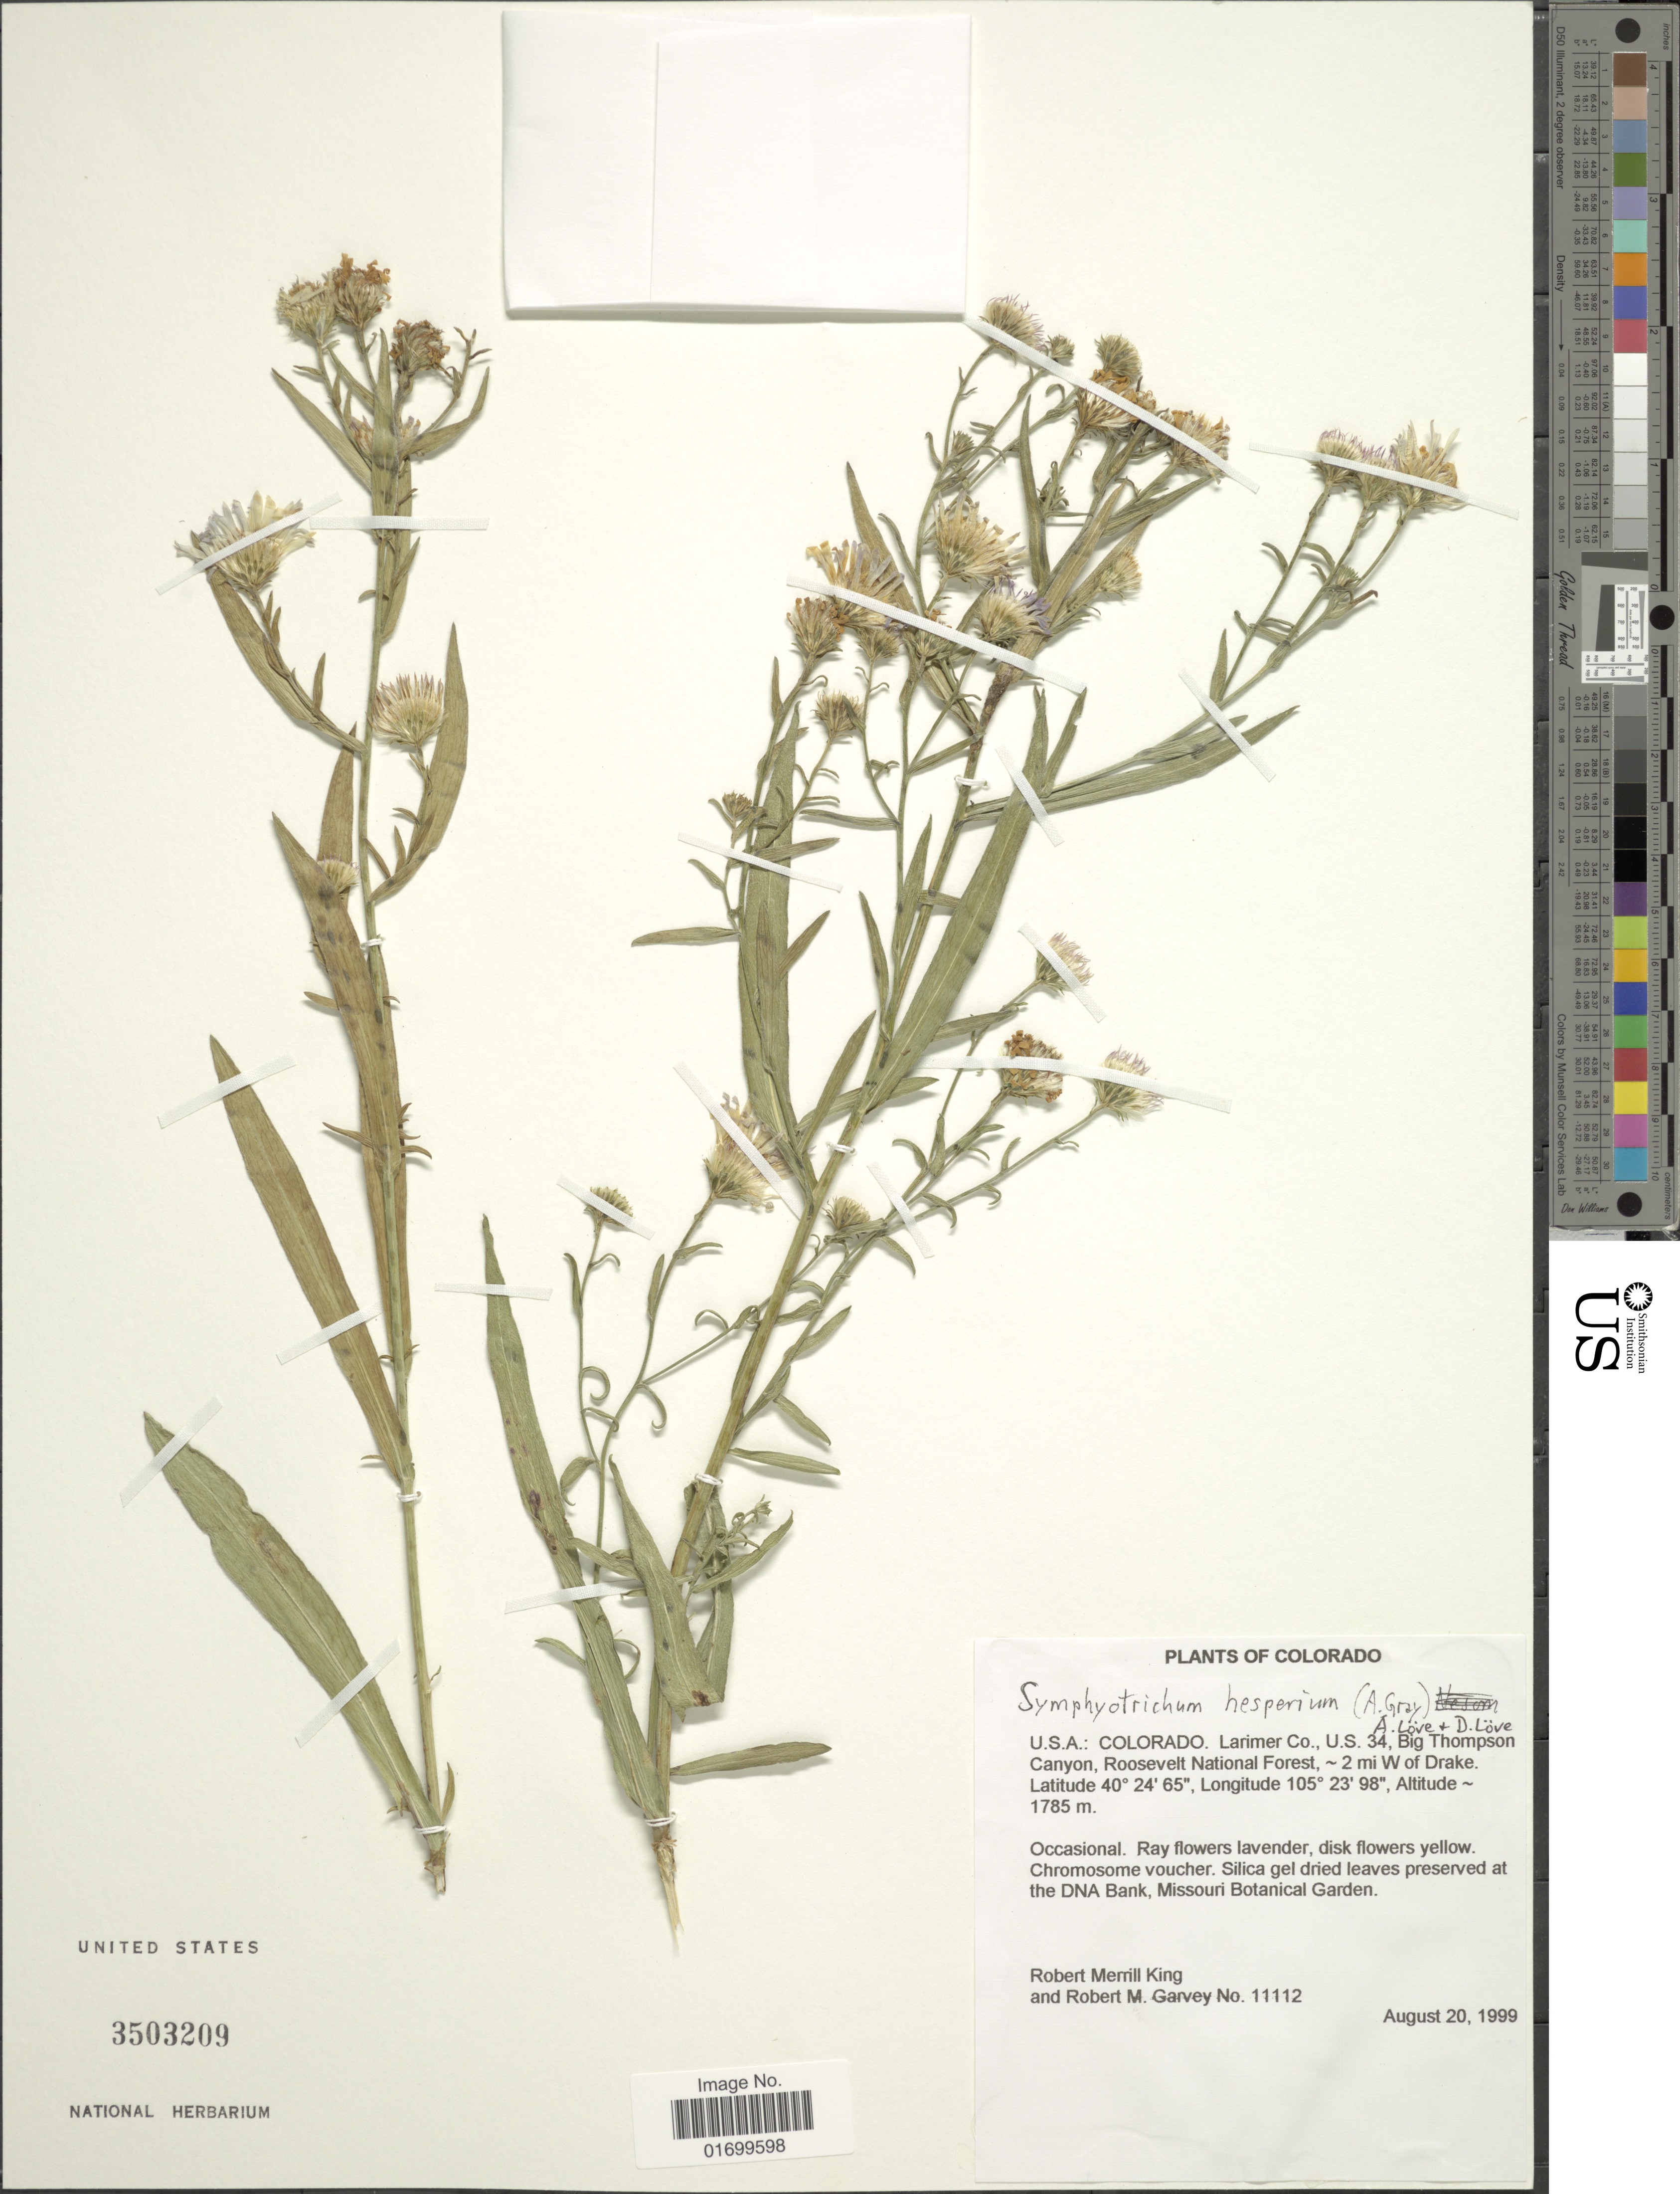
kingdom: Plantae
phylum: Tracheophyta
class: Magnoliopsida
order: Asterales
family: Asteraceae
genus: Symphyotrichum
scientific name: Symphyotrichum hesperium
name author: (A. Gray) Á. Löve & D. Löve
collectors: R. M. King & R. Garvey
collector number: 11112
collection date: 1999-08-20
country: United States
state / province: Colorado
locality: Larimer Co., U.S. 34, Bog Thompson Canyon, Roosevelt National Forest, 2 mi W of Drake.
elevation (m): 1785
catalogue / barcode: US 3503209